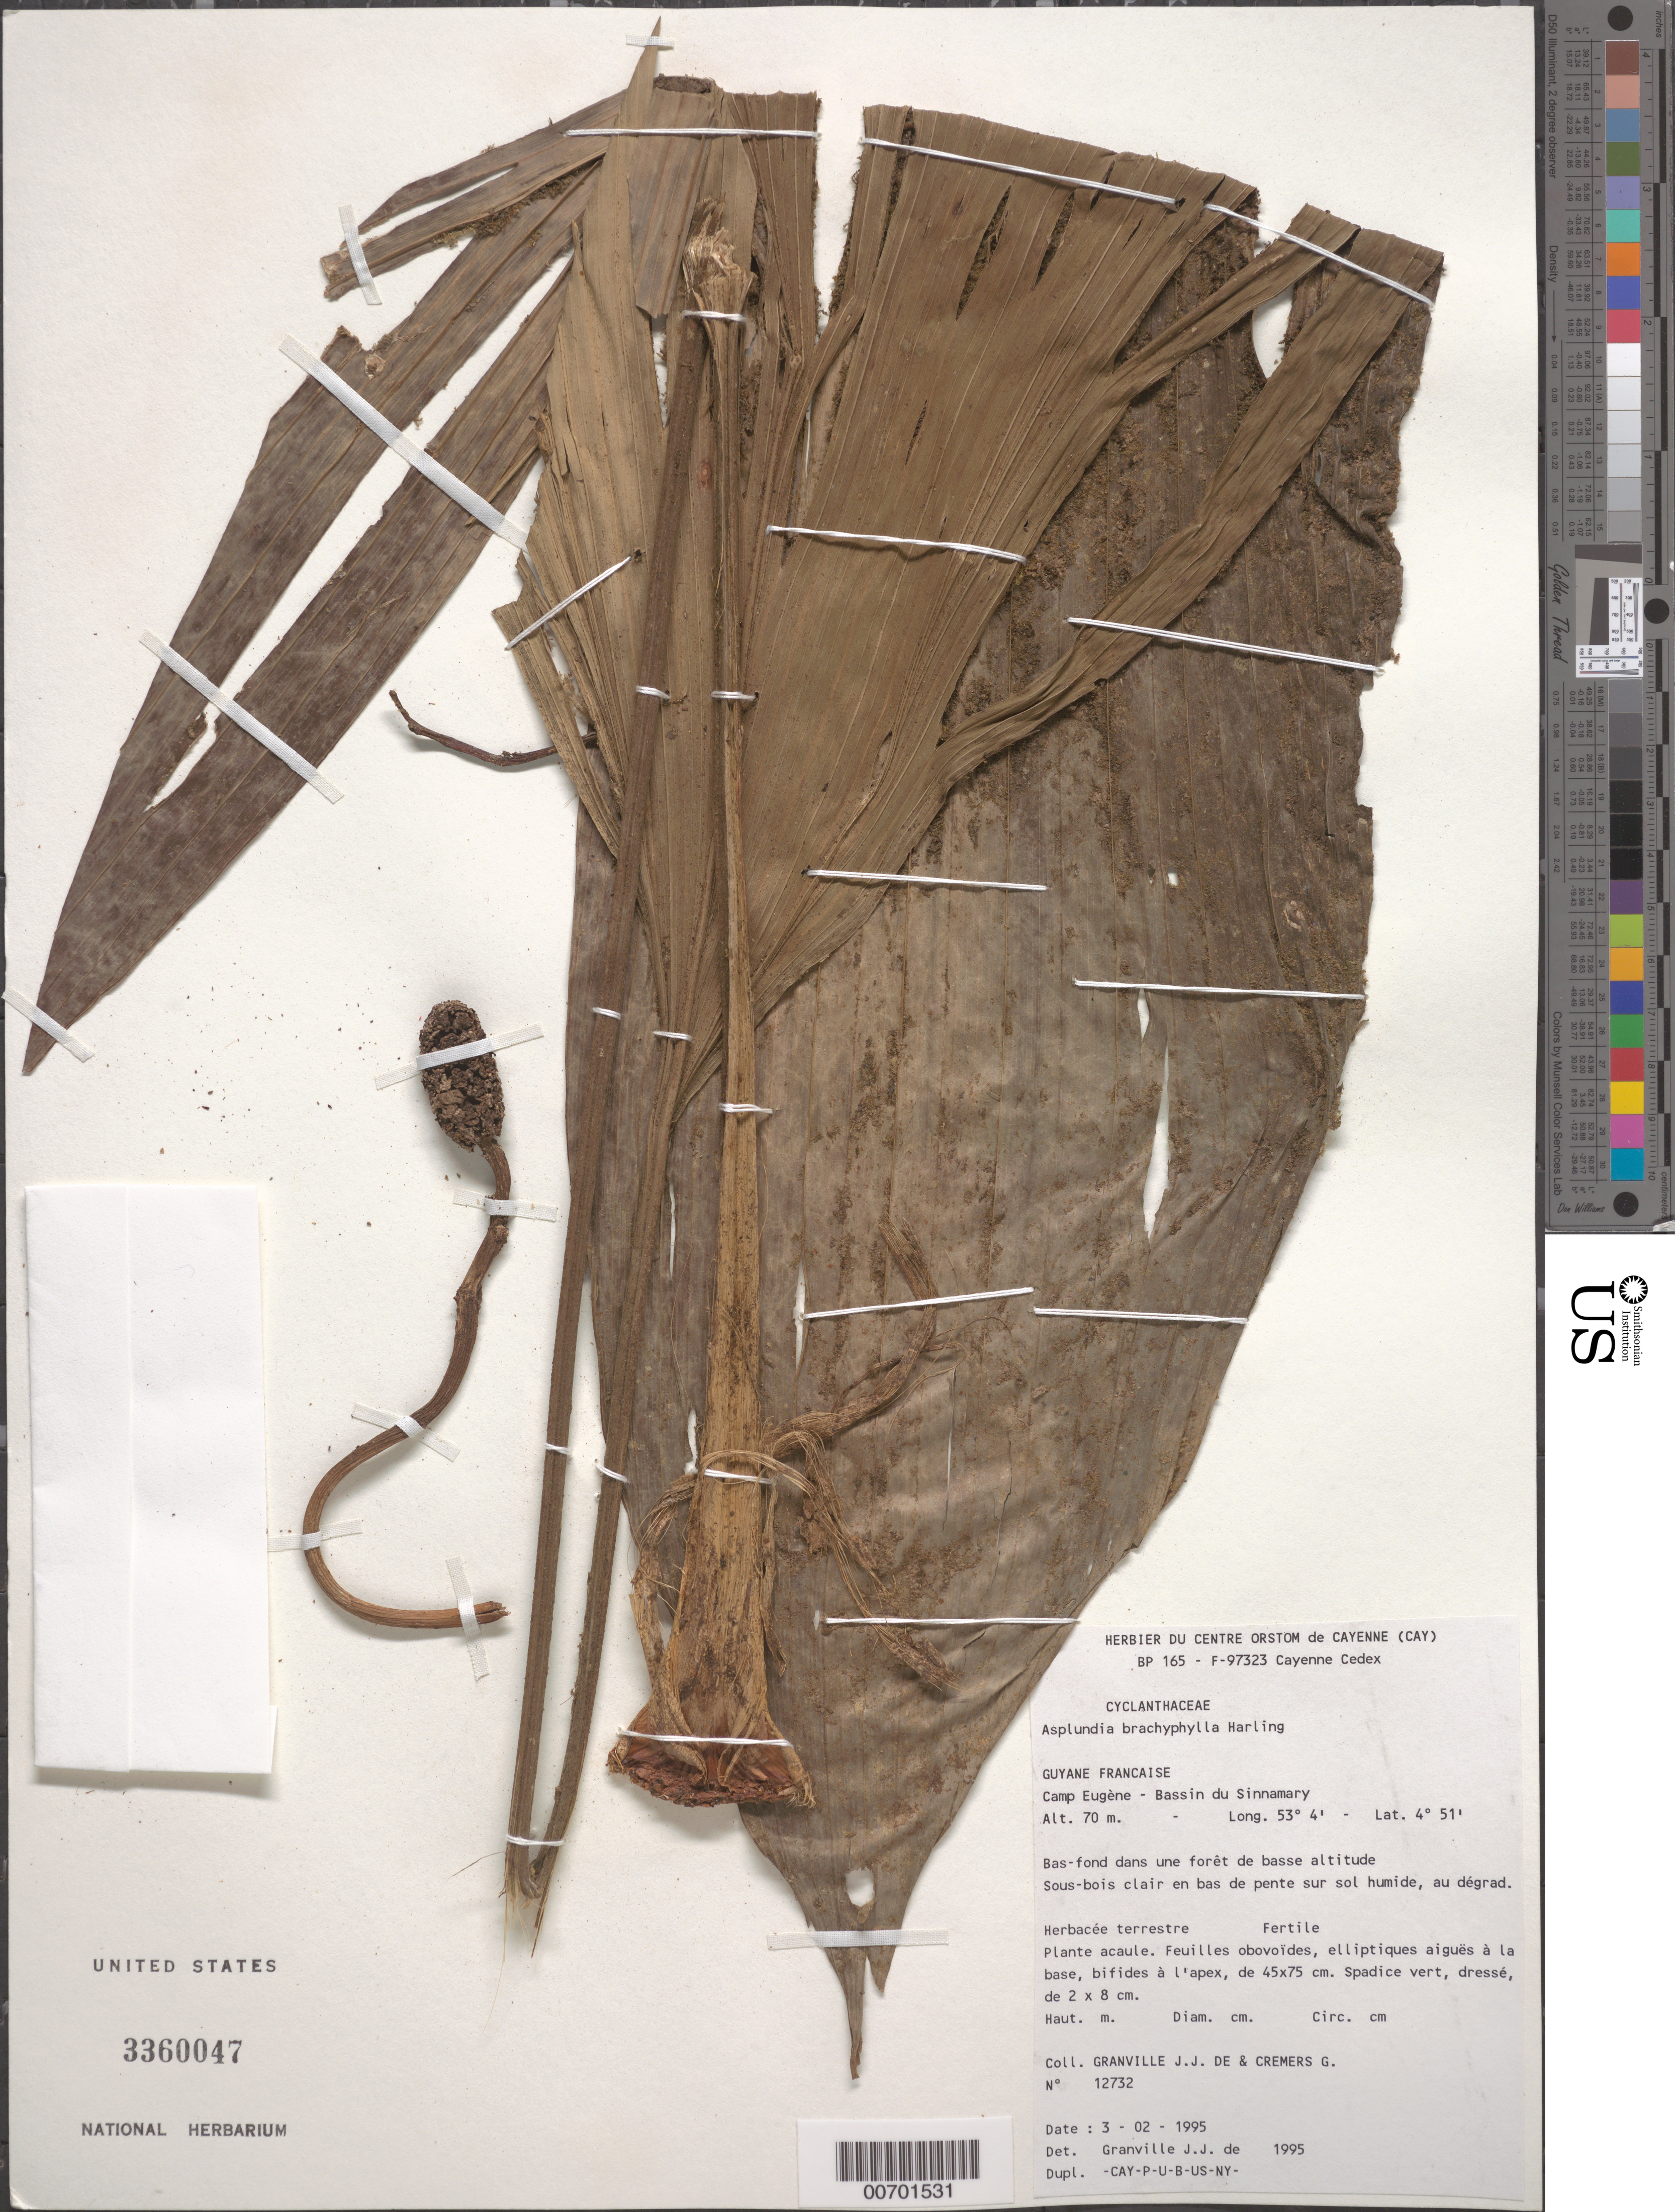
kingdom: Plantae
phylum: Tracheophyta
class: Liliopsida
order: Pandanales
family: Cyclanthaceae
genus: Asplundia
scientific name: Asplundia brachyphylla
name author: Harling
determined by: Granville, J. J. de, (CAY), Institut de Recherche pour le Developpement (IRD) (FRENCH GUIANA)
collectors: J.-J. de Granville & G. Cremers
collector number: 12732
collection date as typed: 3-Feb-95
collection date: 1995-02-03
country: French Guiana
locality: Camp Eugène, Bassin du Sinnamary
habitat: Bas fond dans une forêt de basse altitude. Sous bois clair en bas de pente sur sol humide, au dégrad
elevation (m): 70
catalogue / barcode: US 3360047